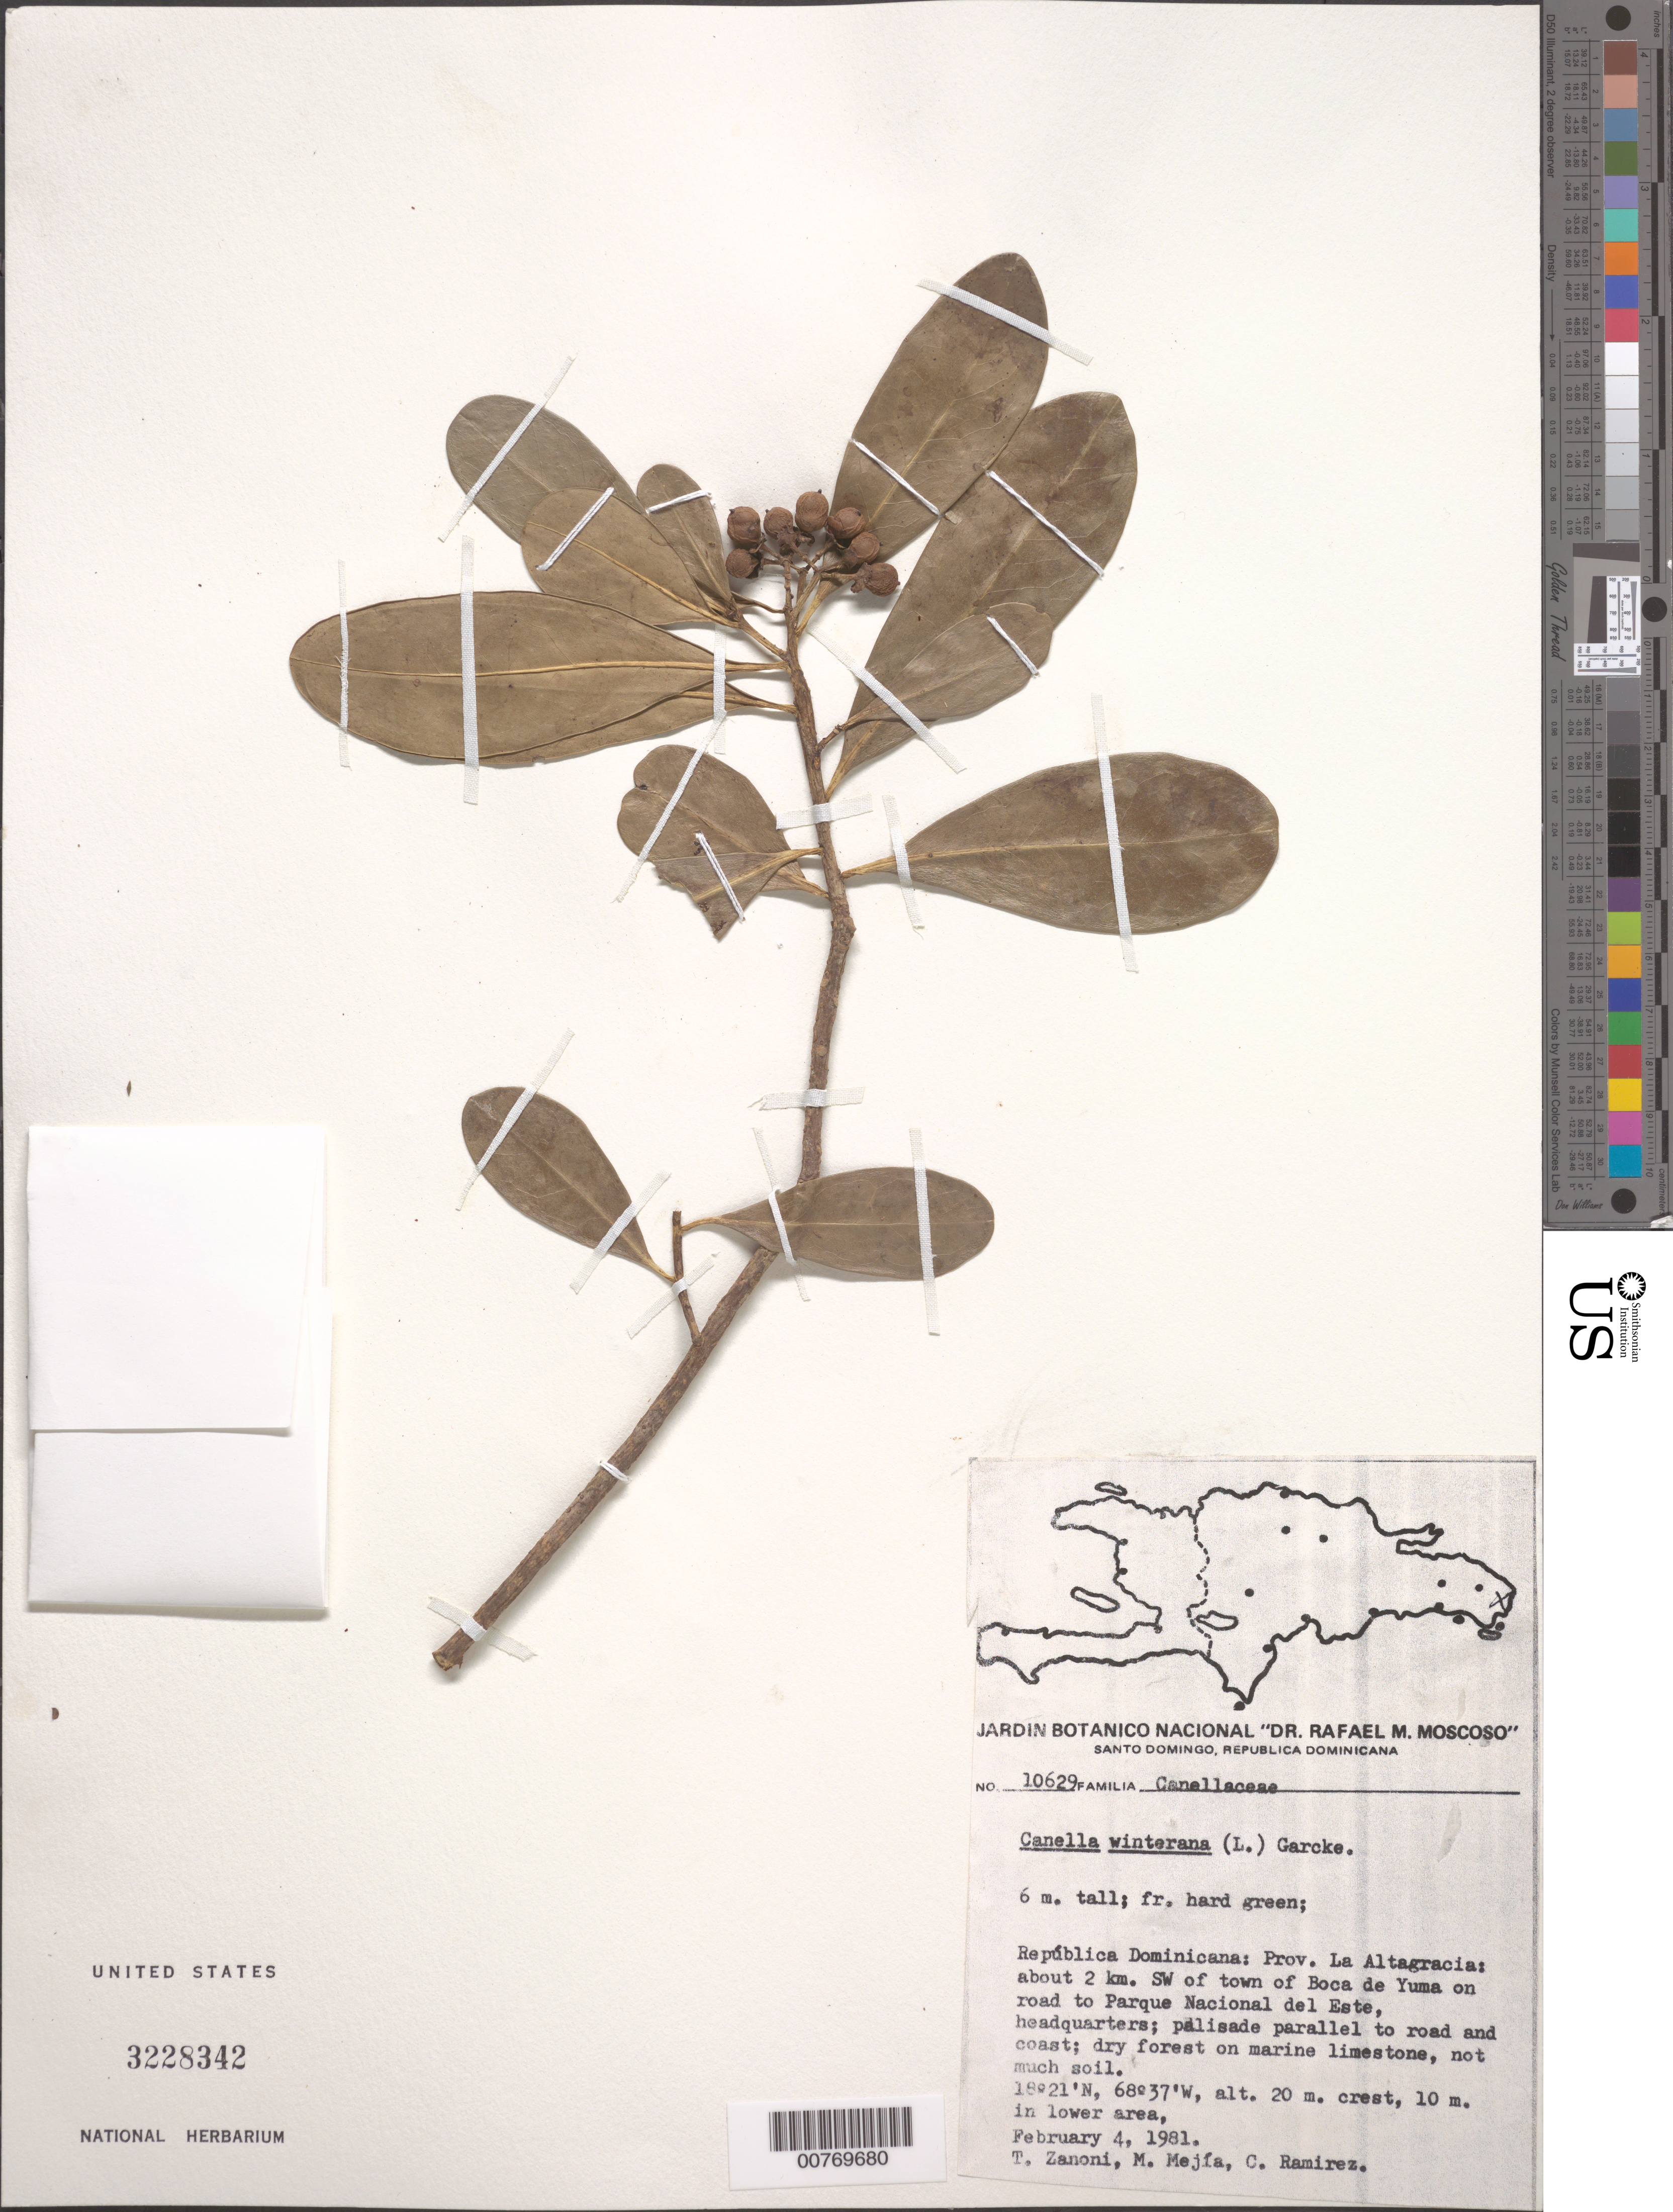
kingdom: Plantae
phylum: Tracheophyta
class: Magnoliopsida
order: Canellales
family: Canellaceae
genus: Canella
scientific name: Canella winterana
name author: (L.) Gaertn.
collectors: T. A. Zanoni, M. Mejia & C. Ramirez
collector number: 10629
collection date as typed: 04 Feb 1981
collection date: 1981-02-04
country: Dominican Republic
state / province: La Altagracia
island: Hispaniola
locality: About 2 km SW of town of Boca de Yuma on road to East National Park, headquarters, palisade parallel to road and coast.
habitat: Dry forest on marine limestone, not much soil.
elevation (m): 10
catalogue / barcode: US 3228342